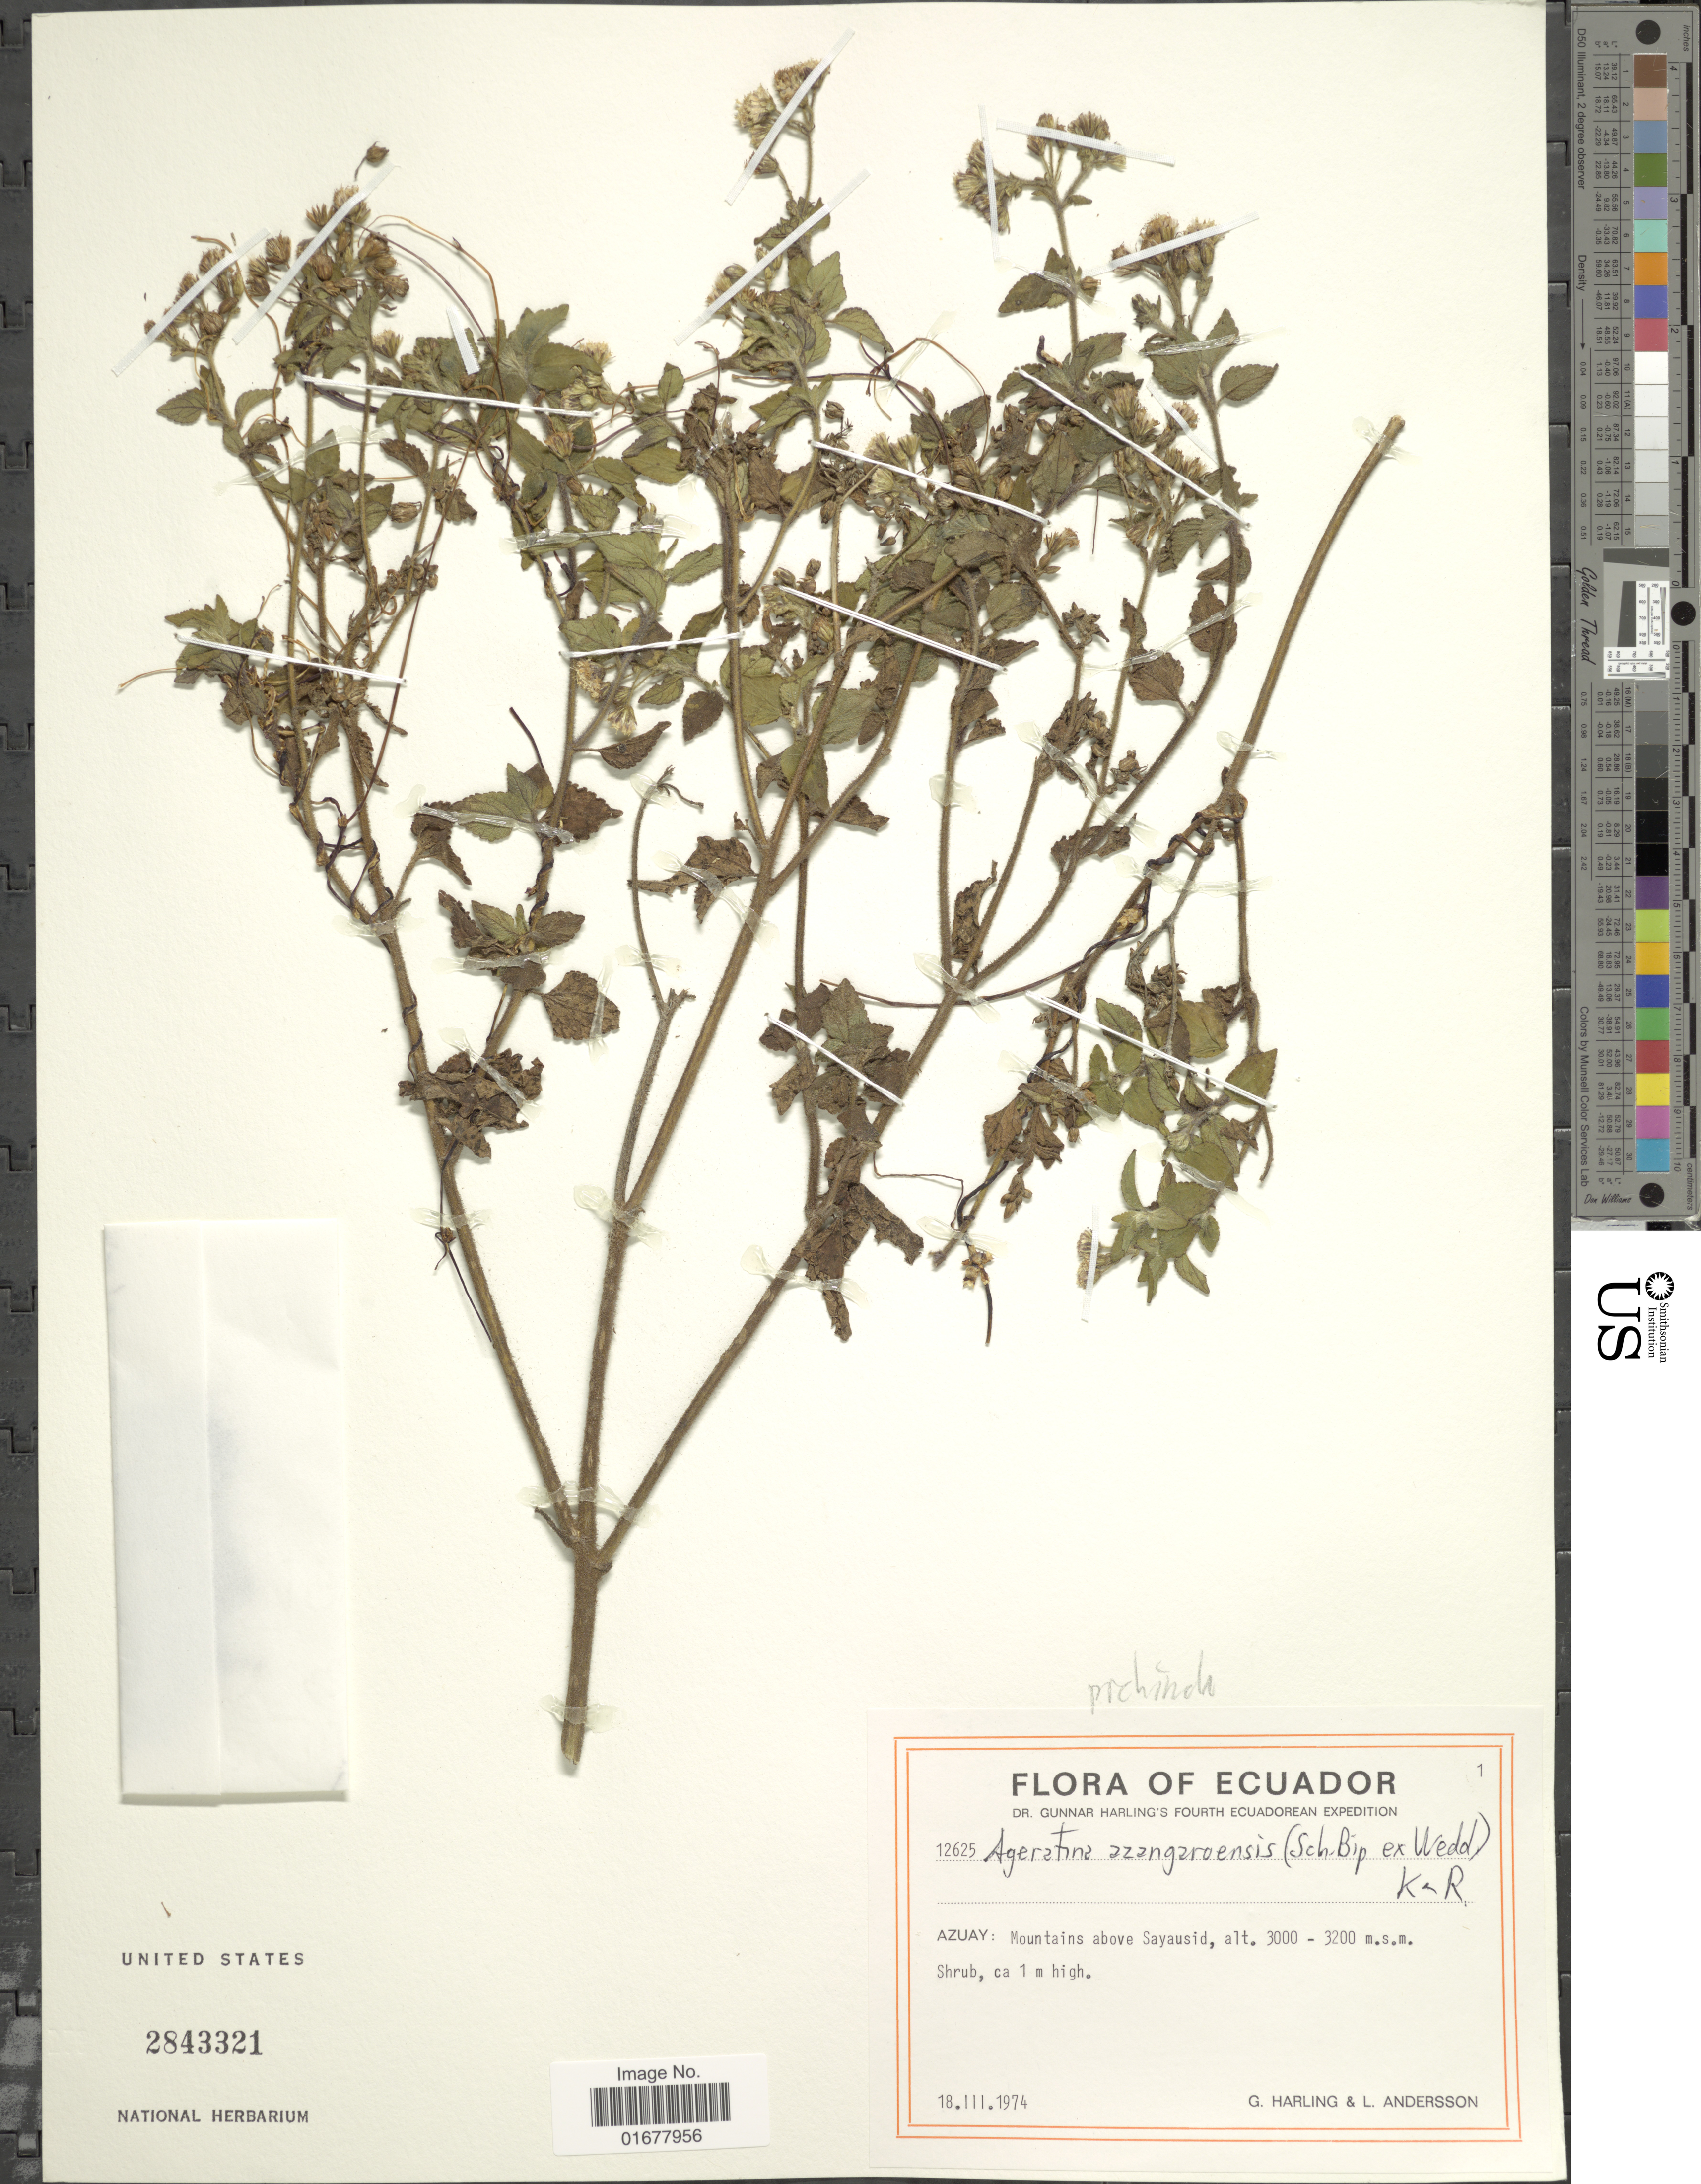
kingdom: Plantae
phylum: Tracheophyta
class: Magnoliopsida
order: Asterales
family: Asteraceae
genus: Ageratina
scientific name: Ageratina pichinchensis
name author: (Kunth) R.M. King & H. Rob.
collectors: G. Harling & L. Andersson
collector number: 12625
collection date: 1974-03-18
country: Ecuador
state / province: Azuay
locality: Azuay: Mountains above Sayausid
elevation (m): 3000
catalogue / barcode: US 2843321